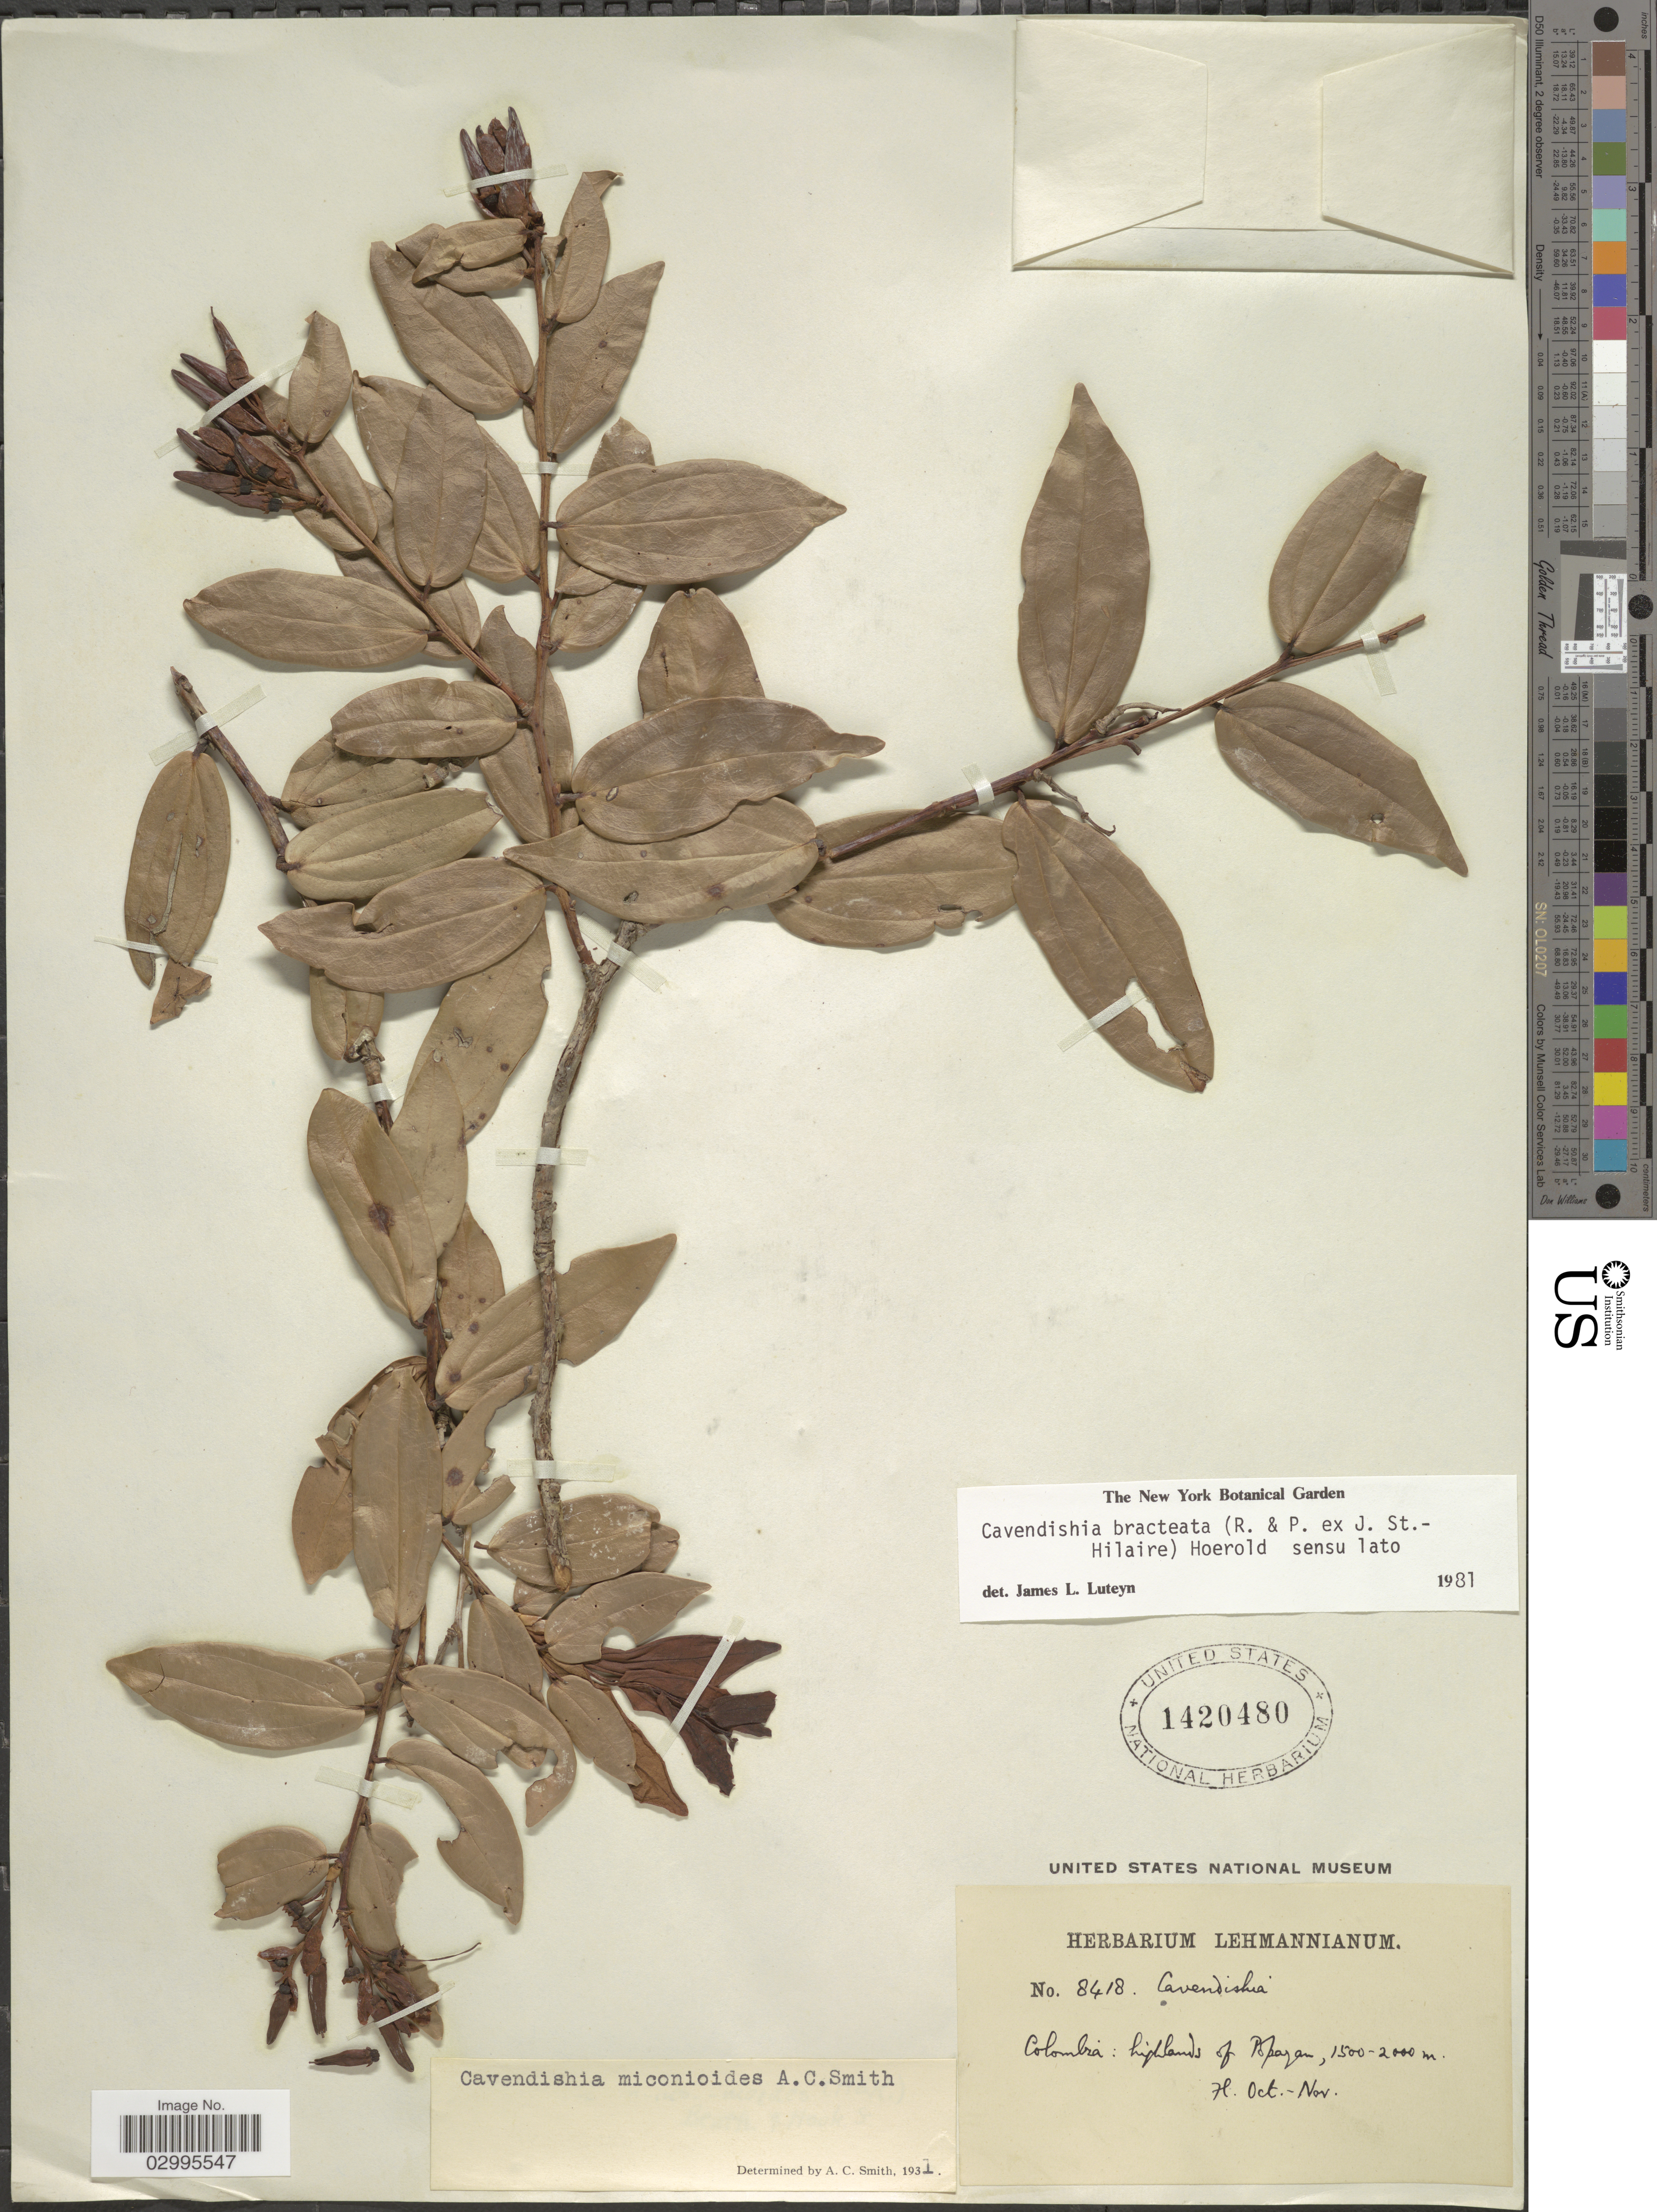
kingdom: Plantae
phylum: Tracheophyta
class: Magnoliopsida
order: Ericales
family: Ericaceae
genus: Cavendishia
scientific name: Cavendishia bracteata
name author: (Ruiz & Pav. ex J. St.-Hil.) Hoerold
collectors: ex herb. Lehmannianum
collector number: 8418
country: Colombia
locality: Highlands of Popayan.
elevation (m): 1500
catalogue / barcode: US 1420480